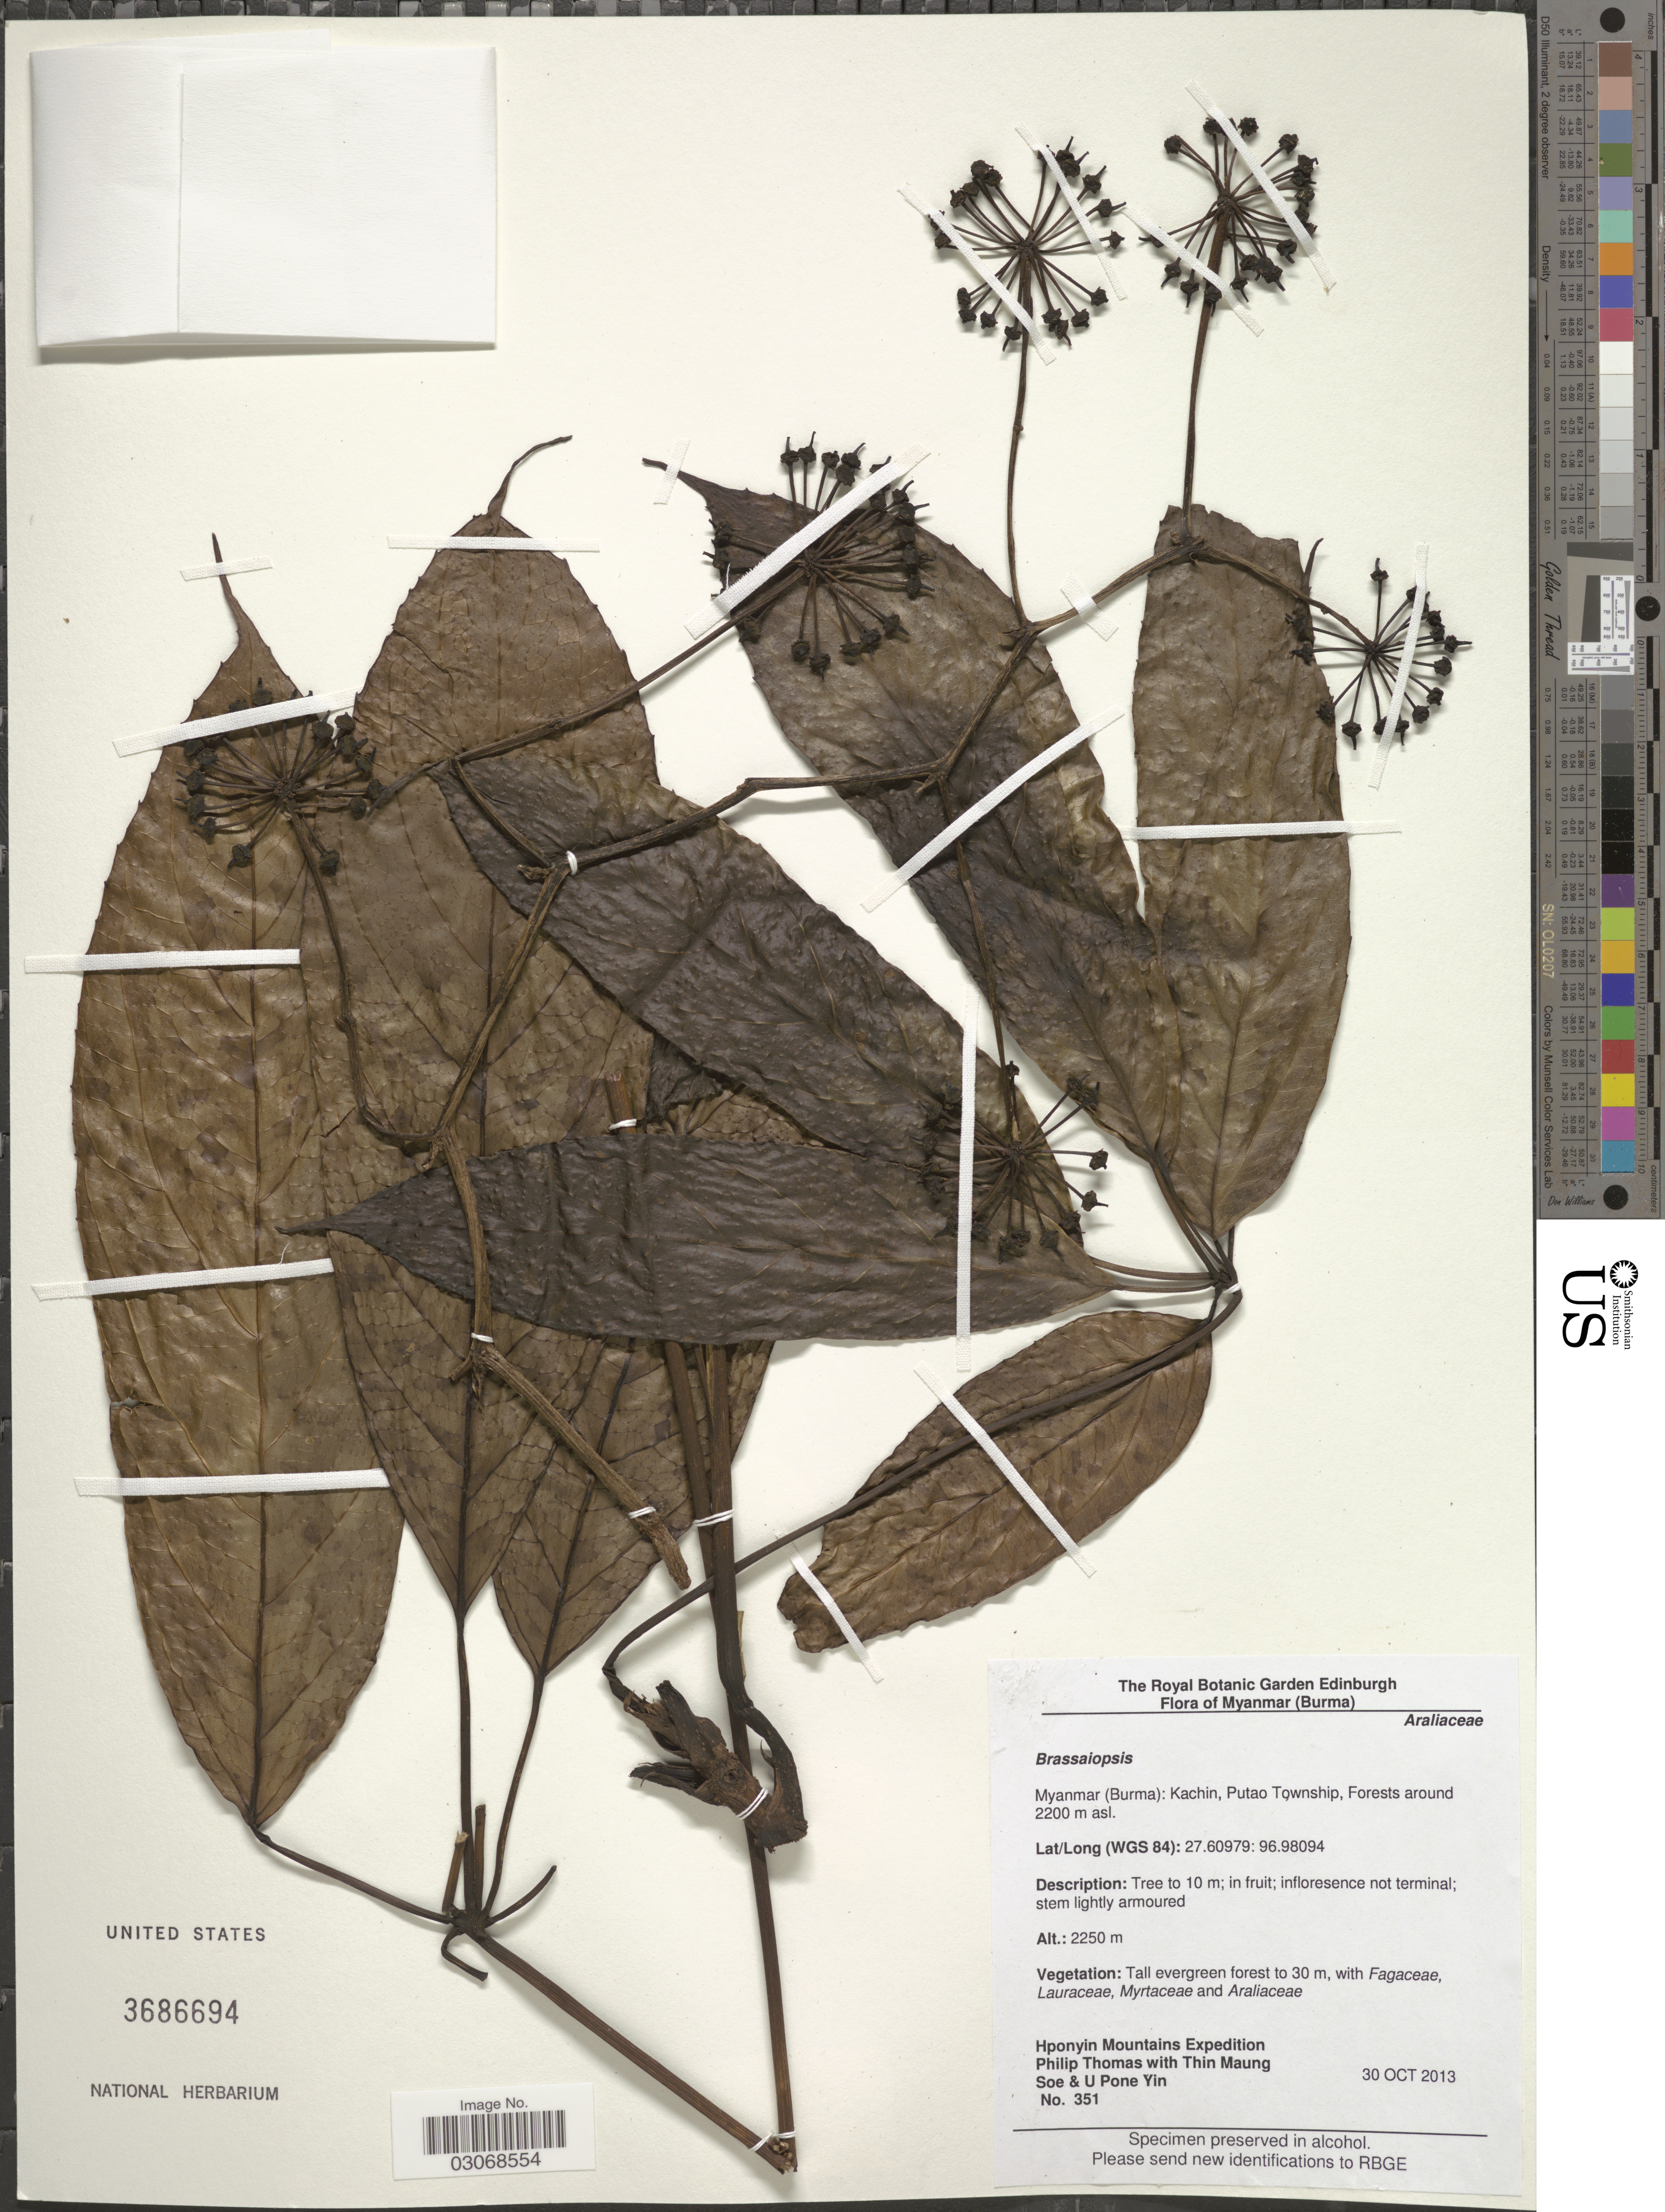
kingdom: Plantae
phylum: Tracheophyta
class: Magnoliopsida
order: Apiales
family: Araliaceae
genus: Brassaiopsis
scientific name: Brassaiopsis sp.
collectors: P. Thomas, T. Soe & U. Yin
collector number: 351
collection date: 2013-10-30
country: Myanmar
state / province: Kachin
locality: Myanmar (Burma): Kachin, Putao Township, Forests around 2200 m asl, (WGS 84).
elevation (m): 2250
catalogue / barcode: US 3686694